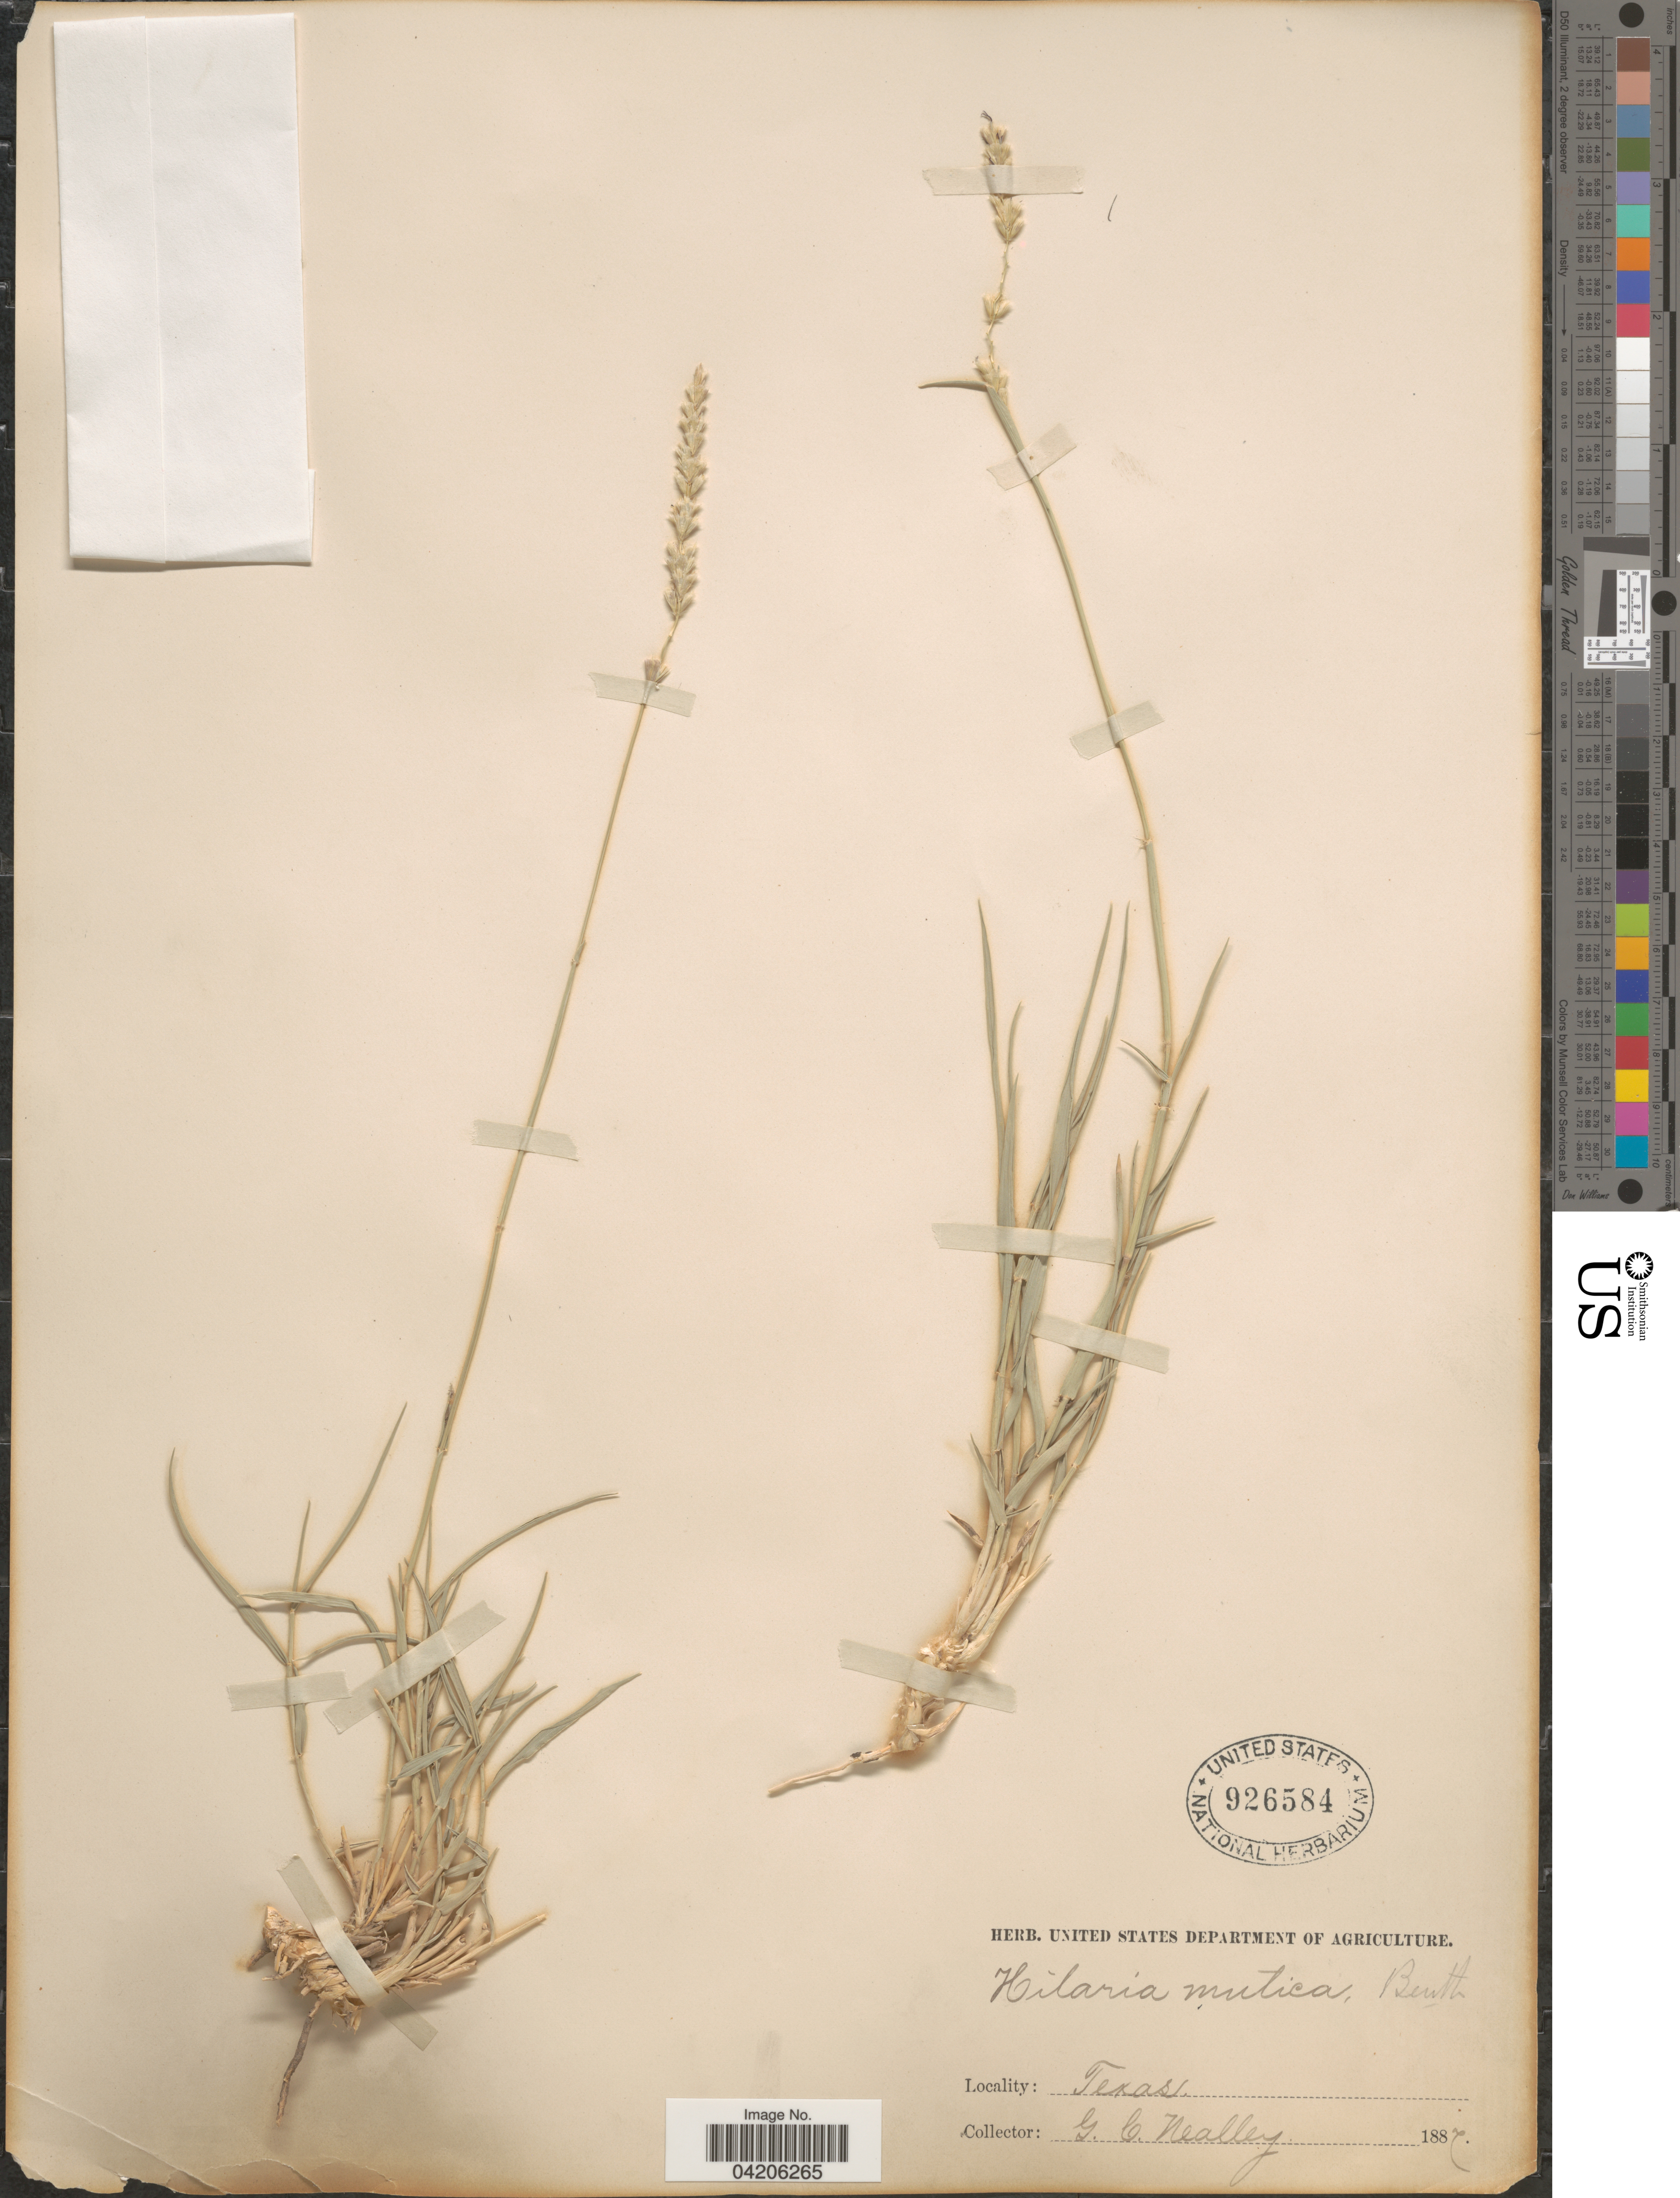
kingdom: Plantae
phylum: Tracheophyta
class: Liliopsida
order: Poales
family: Poaceae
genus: Hilaria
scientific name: Hilaria mutica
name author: (Buckley) Benth.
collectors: G. C. Nealley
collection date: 1887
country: United States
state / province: Texas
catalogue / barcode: US 926584